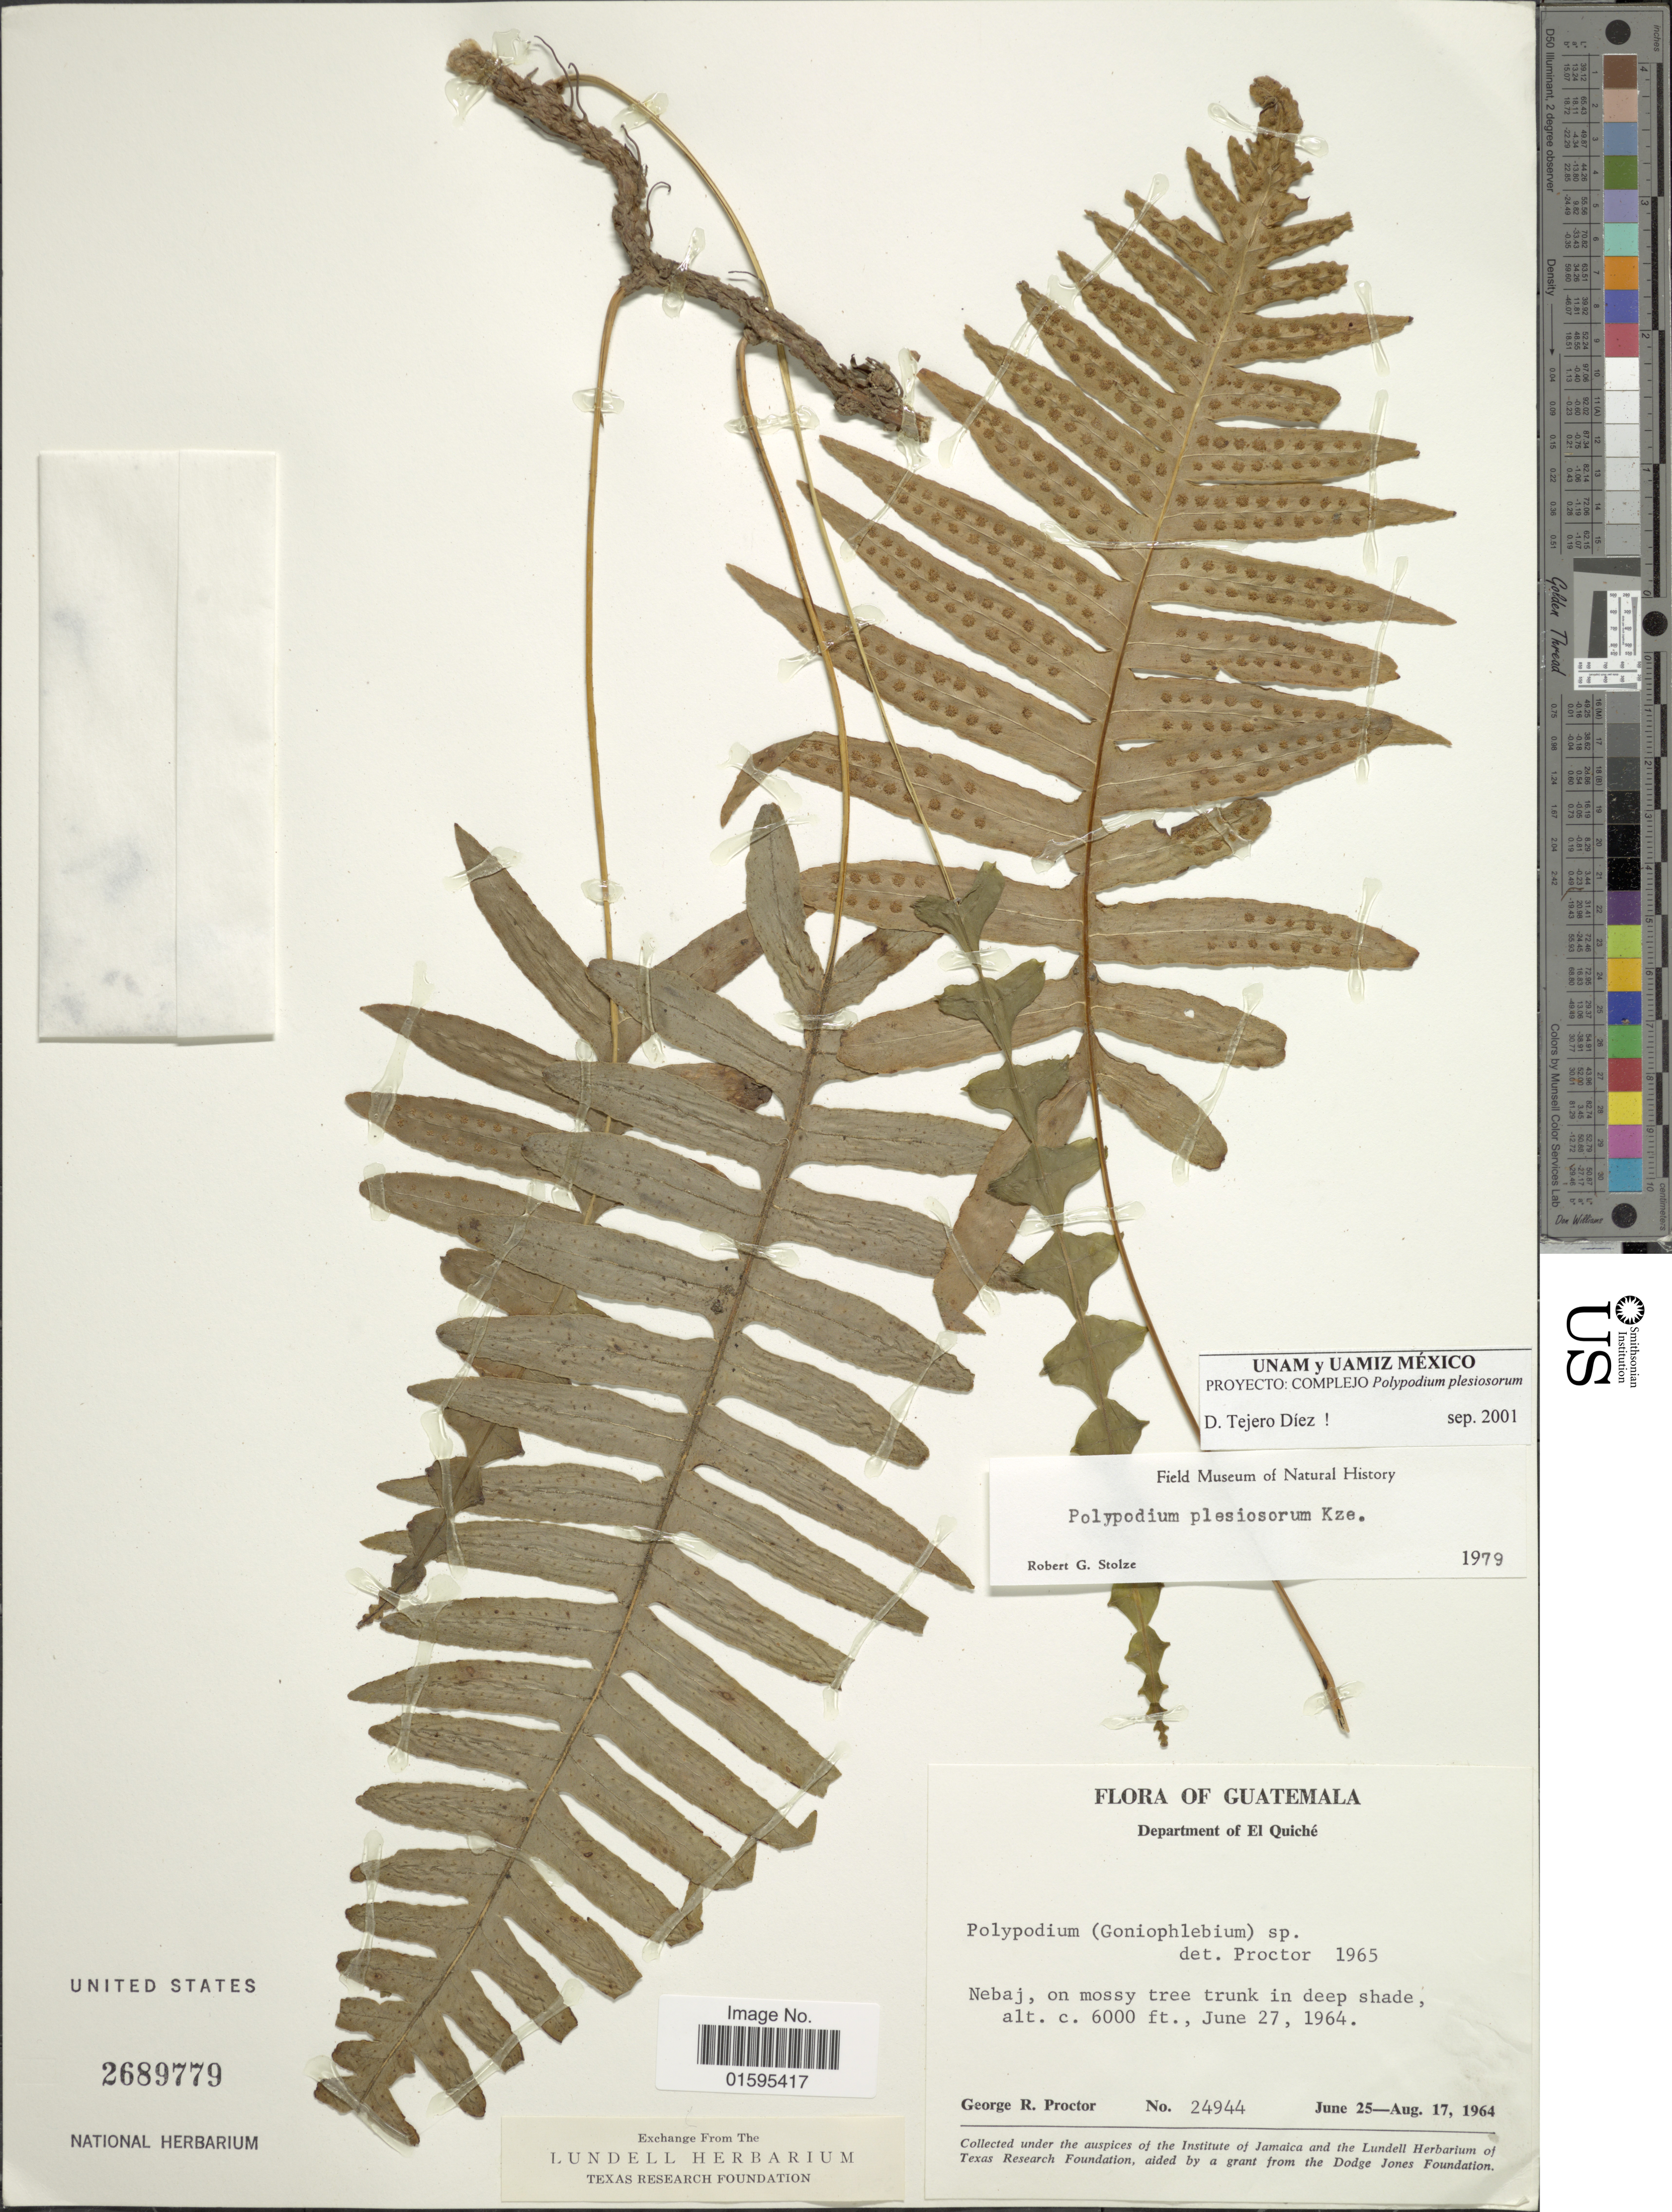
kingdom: Plantae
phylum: Tracheophyta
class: Polypodiopsida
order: Polypodiales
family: Polypodiaceae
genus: Polypodium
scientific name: Polypodium plesiosorum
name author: Kunze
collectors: G. R. Proctor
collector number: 24944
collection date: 1964-06-25/1964-08-17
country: Guatemala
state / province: El Quiché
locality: Nebaj, on mossy tree trunk in deep shade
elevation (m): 1829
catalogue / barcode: US 2689779